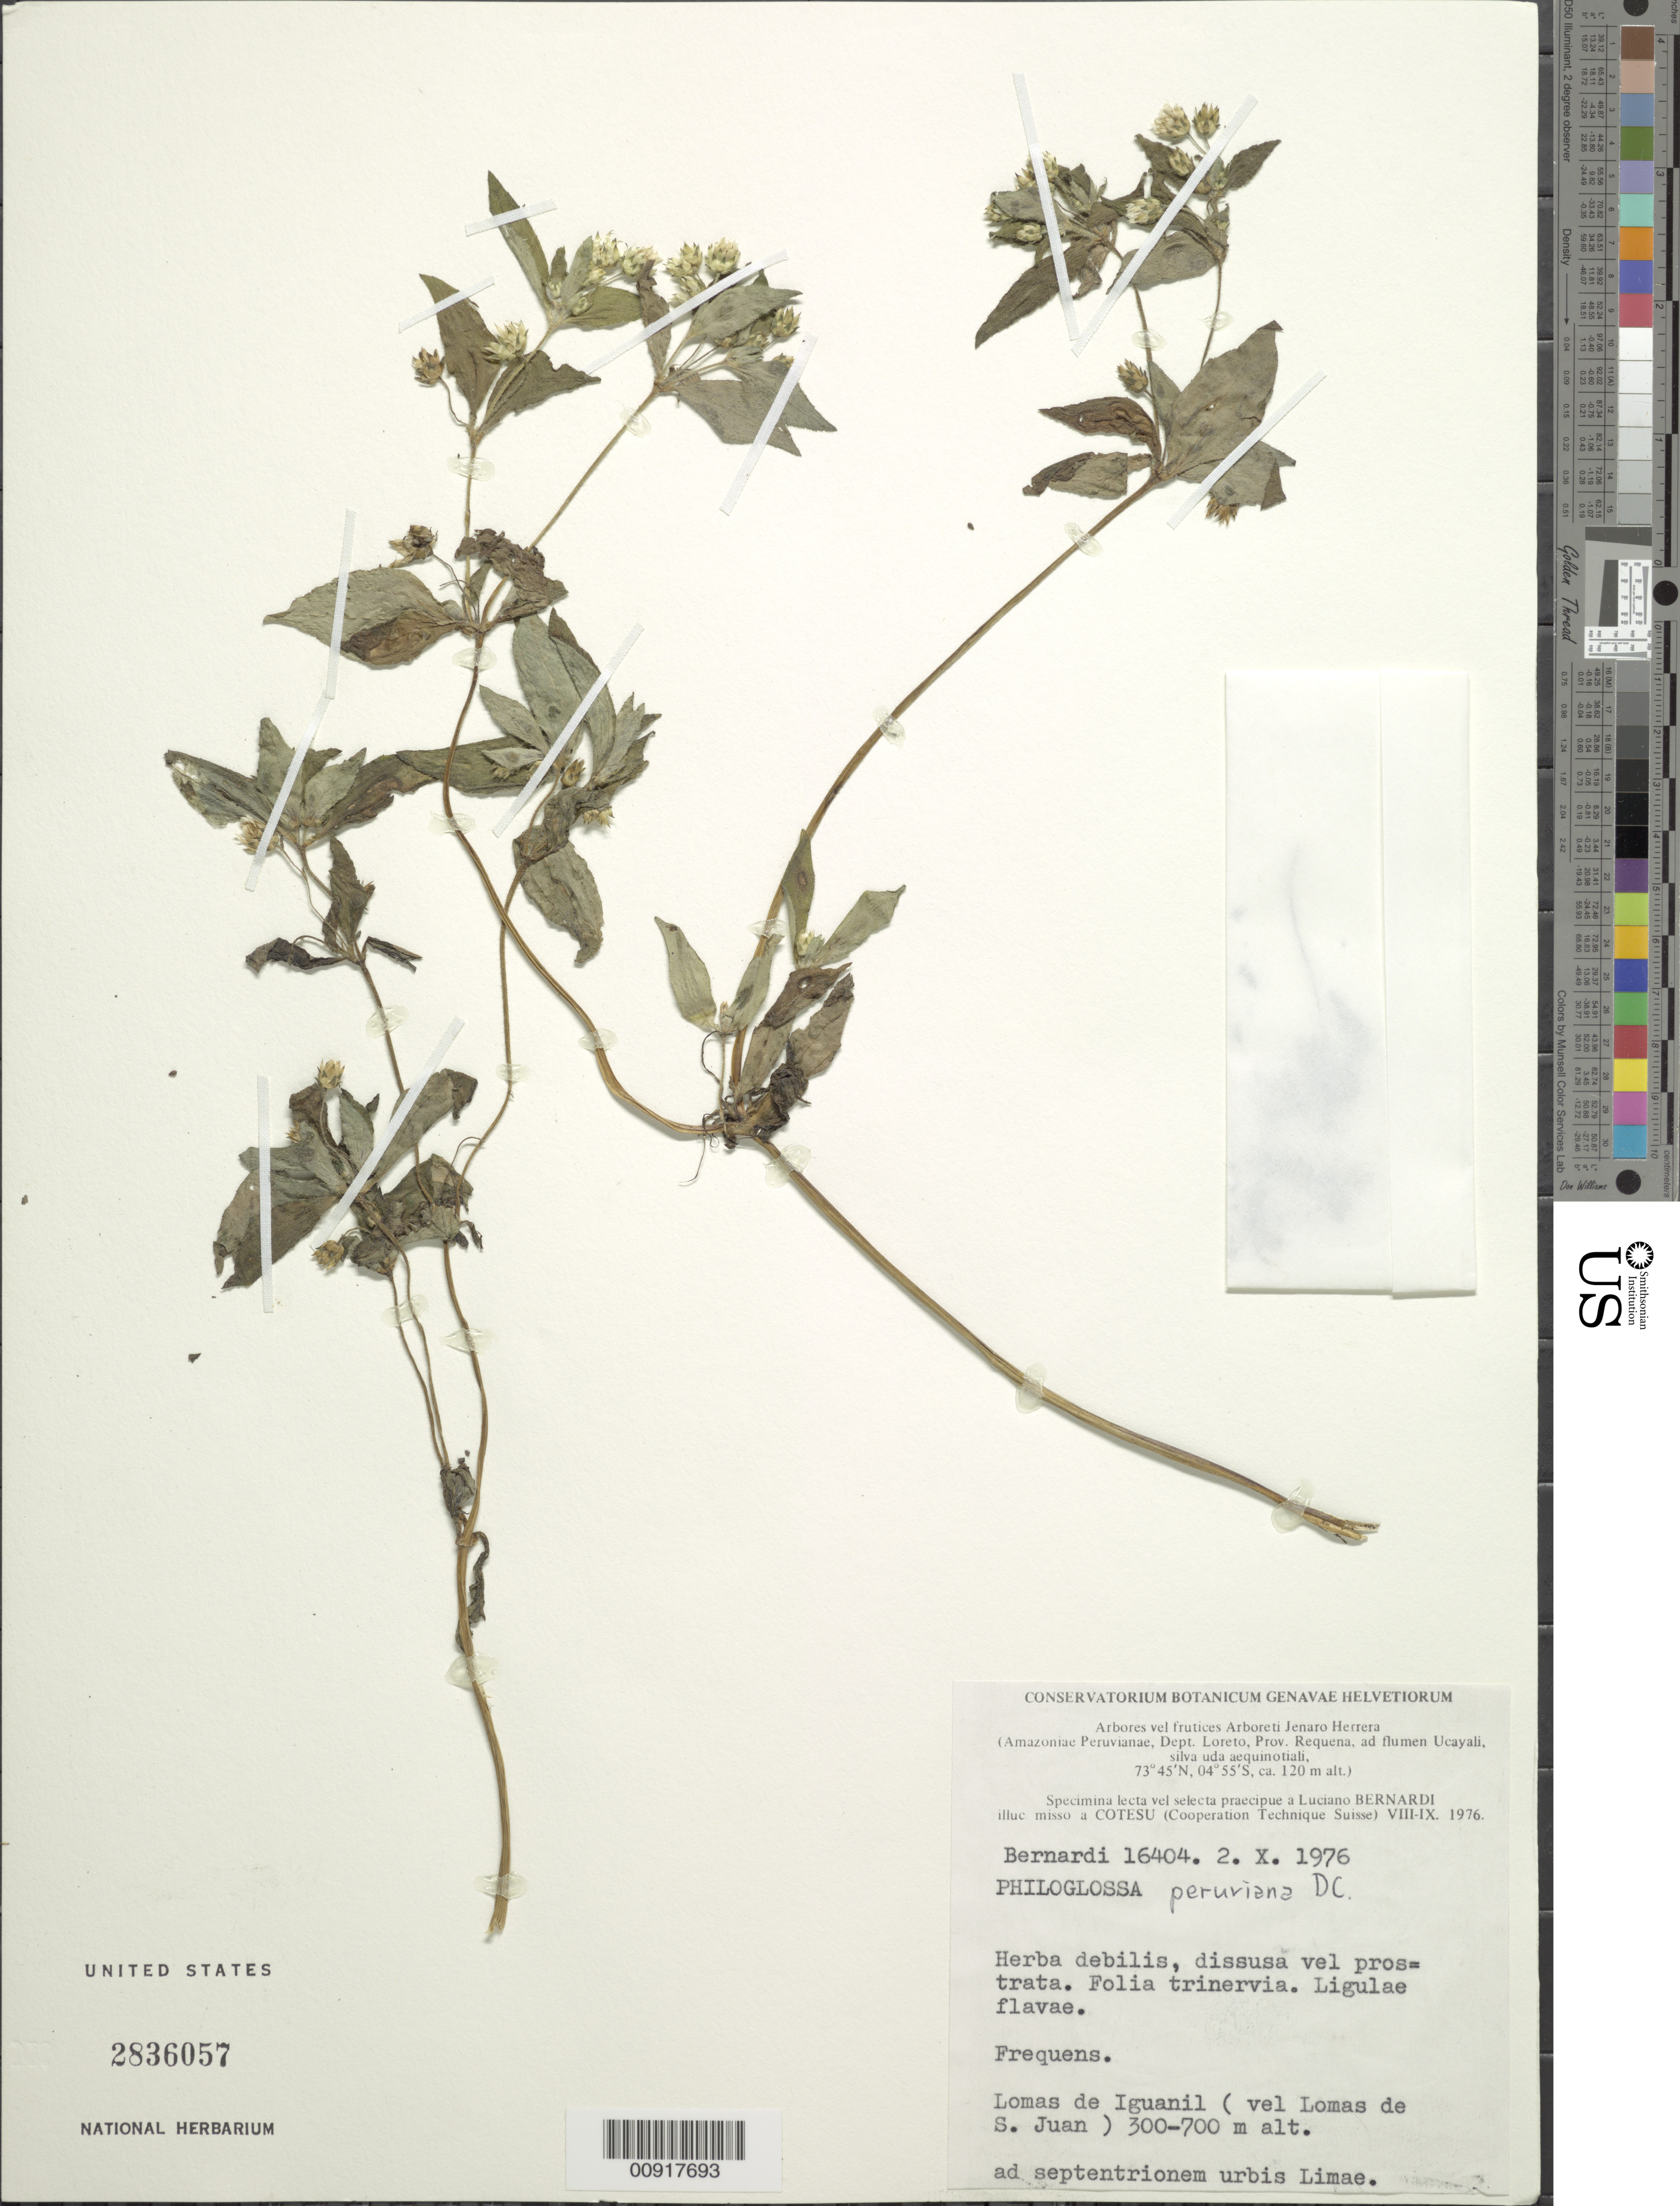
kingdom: Plantae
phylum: Tracheophyta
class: Magnoliopsida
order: Asterales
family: Asteraceae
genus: Philoglossa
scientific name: Philoglossa peruviana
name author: DC.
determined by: Robinson, Harold E., (US)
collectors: L. Bernardi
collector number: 16404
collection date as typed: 2 October 1976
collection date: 1976-10-02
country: Peru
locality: Lomas de Iguanil (vel Lomas de S. Juan)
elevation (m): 300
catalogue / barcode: US 2836057